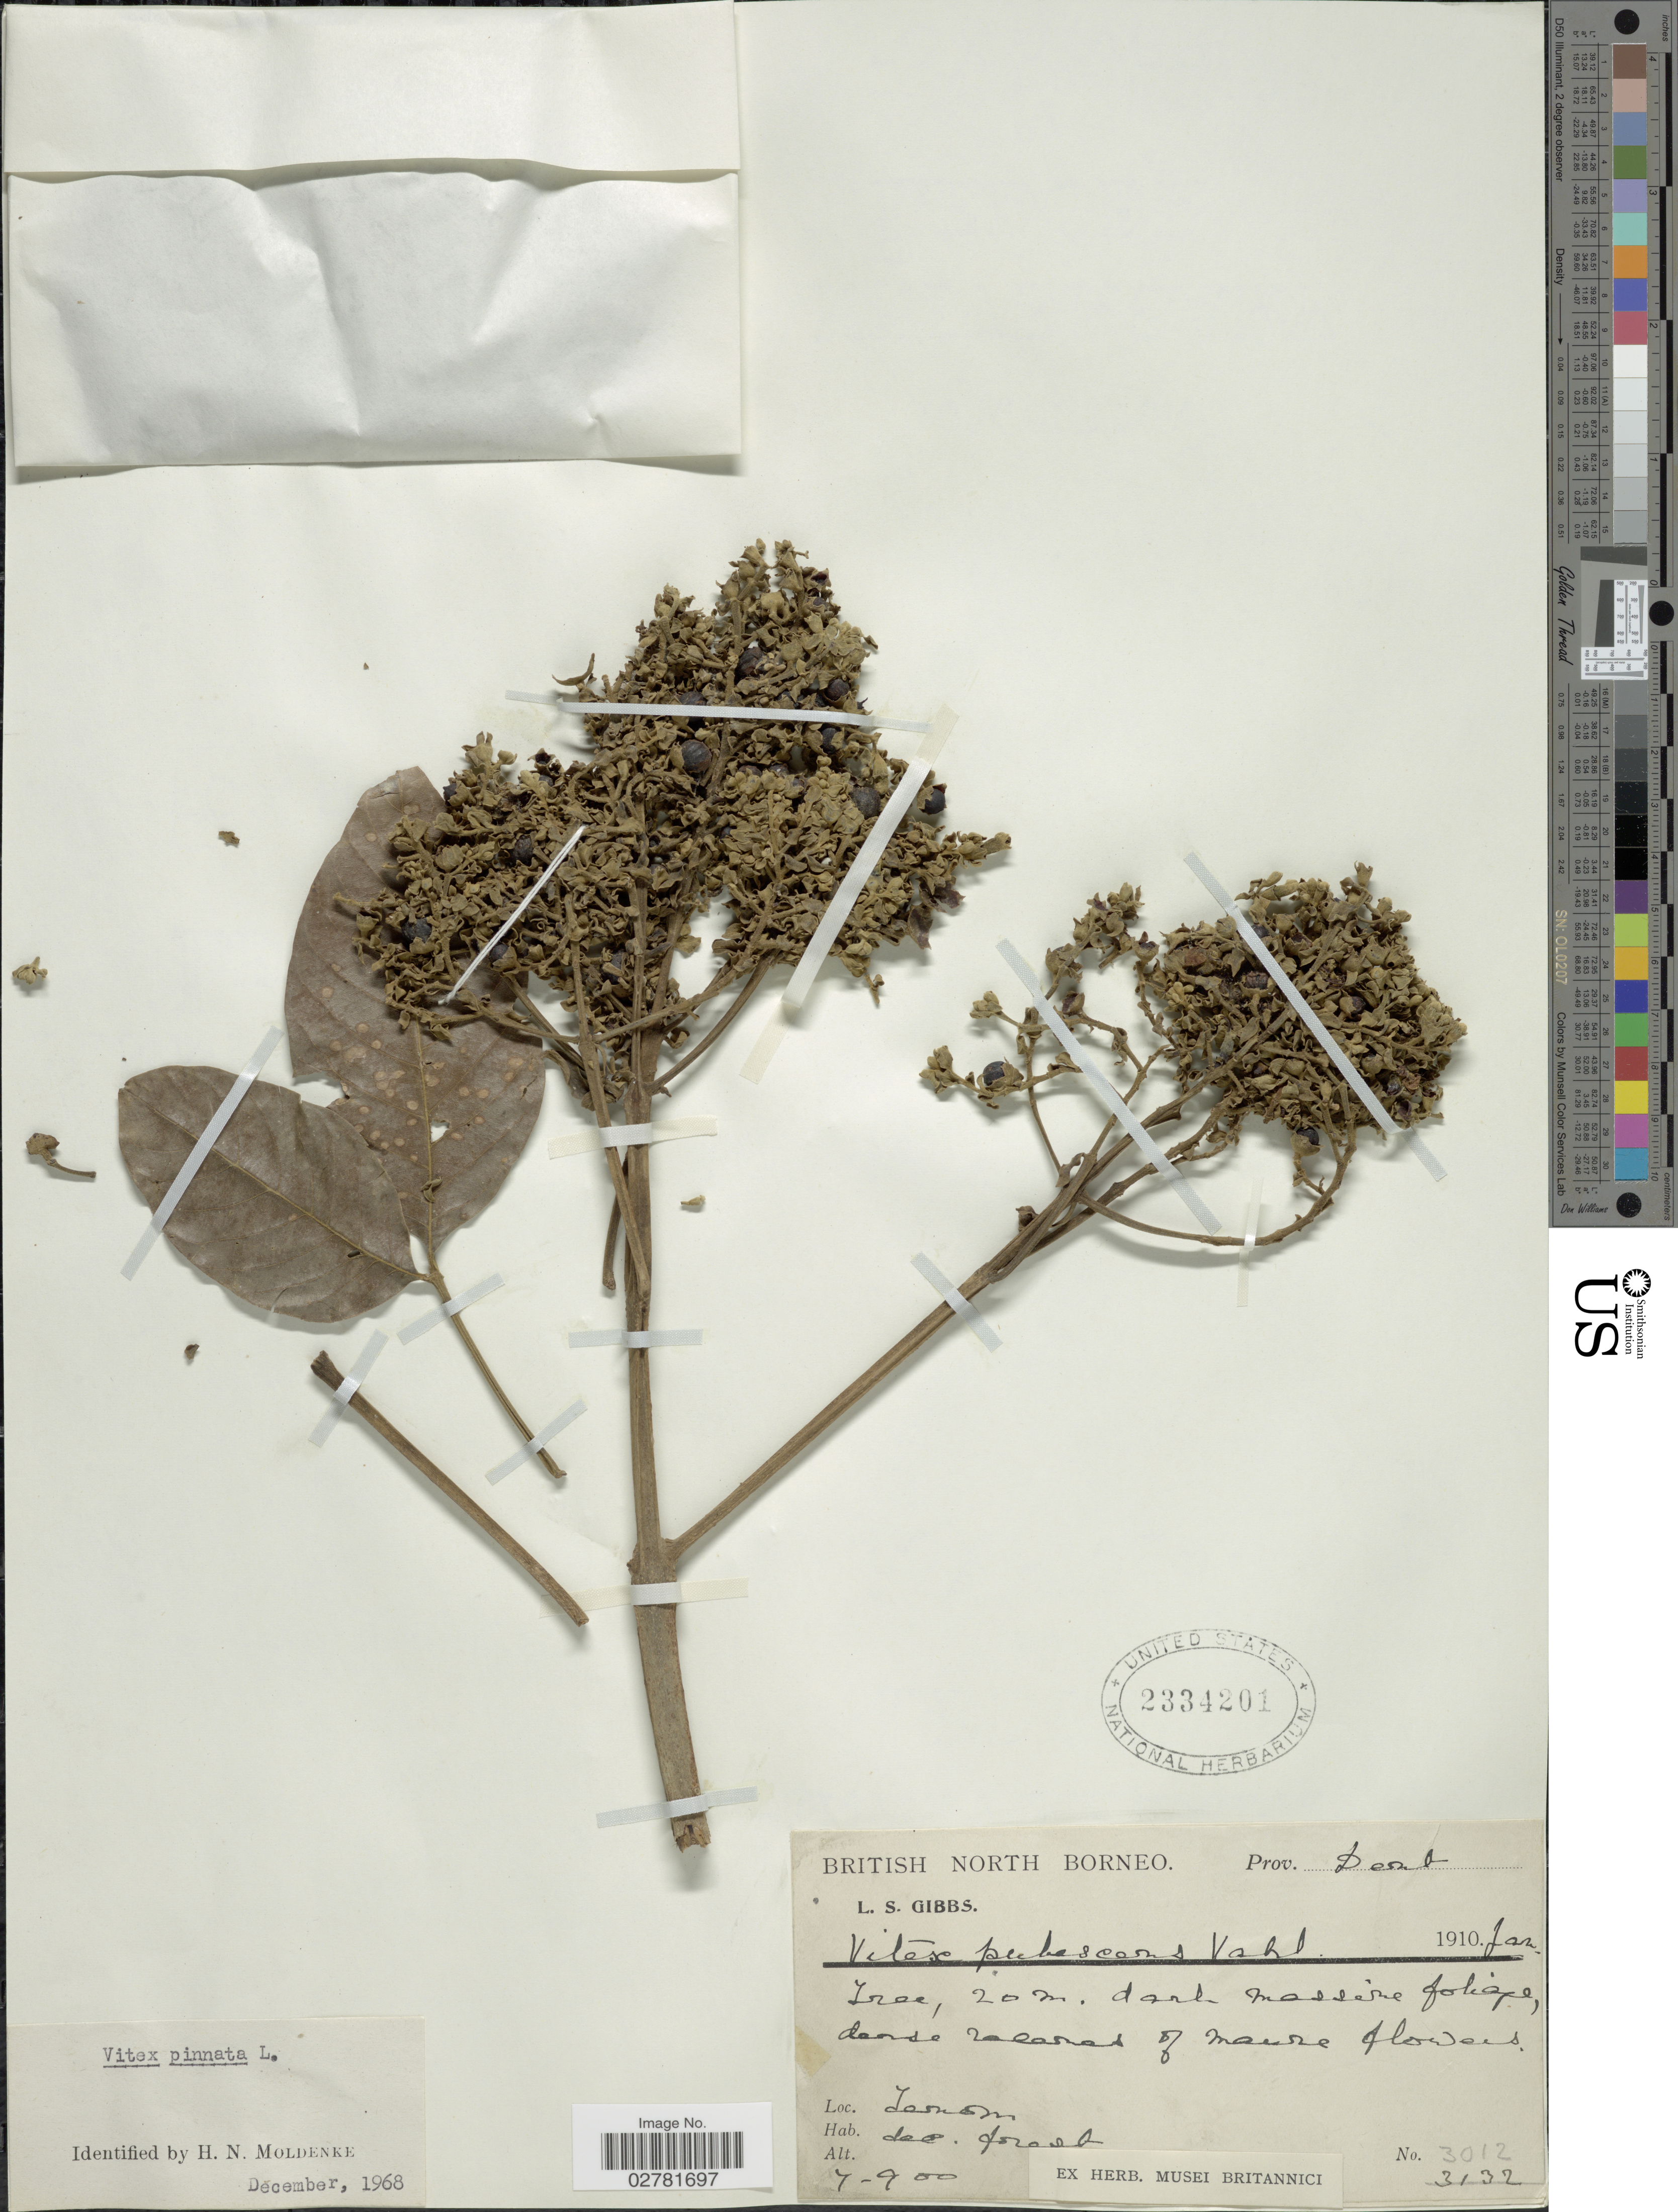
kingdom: Plantae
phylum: Tracheophyta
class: Magnoliopsida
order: Lamiales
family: Lamiaceae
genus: Vitex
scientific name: Vitex pinnata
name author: L.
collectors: L. S.Gibbs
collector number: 3012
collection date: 1910-01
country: Malaysia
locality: British North Borneo. Prov. Desut. Tesuom. [interpreted]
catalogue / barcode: US 2334201